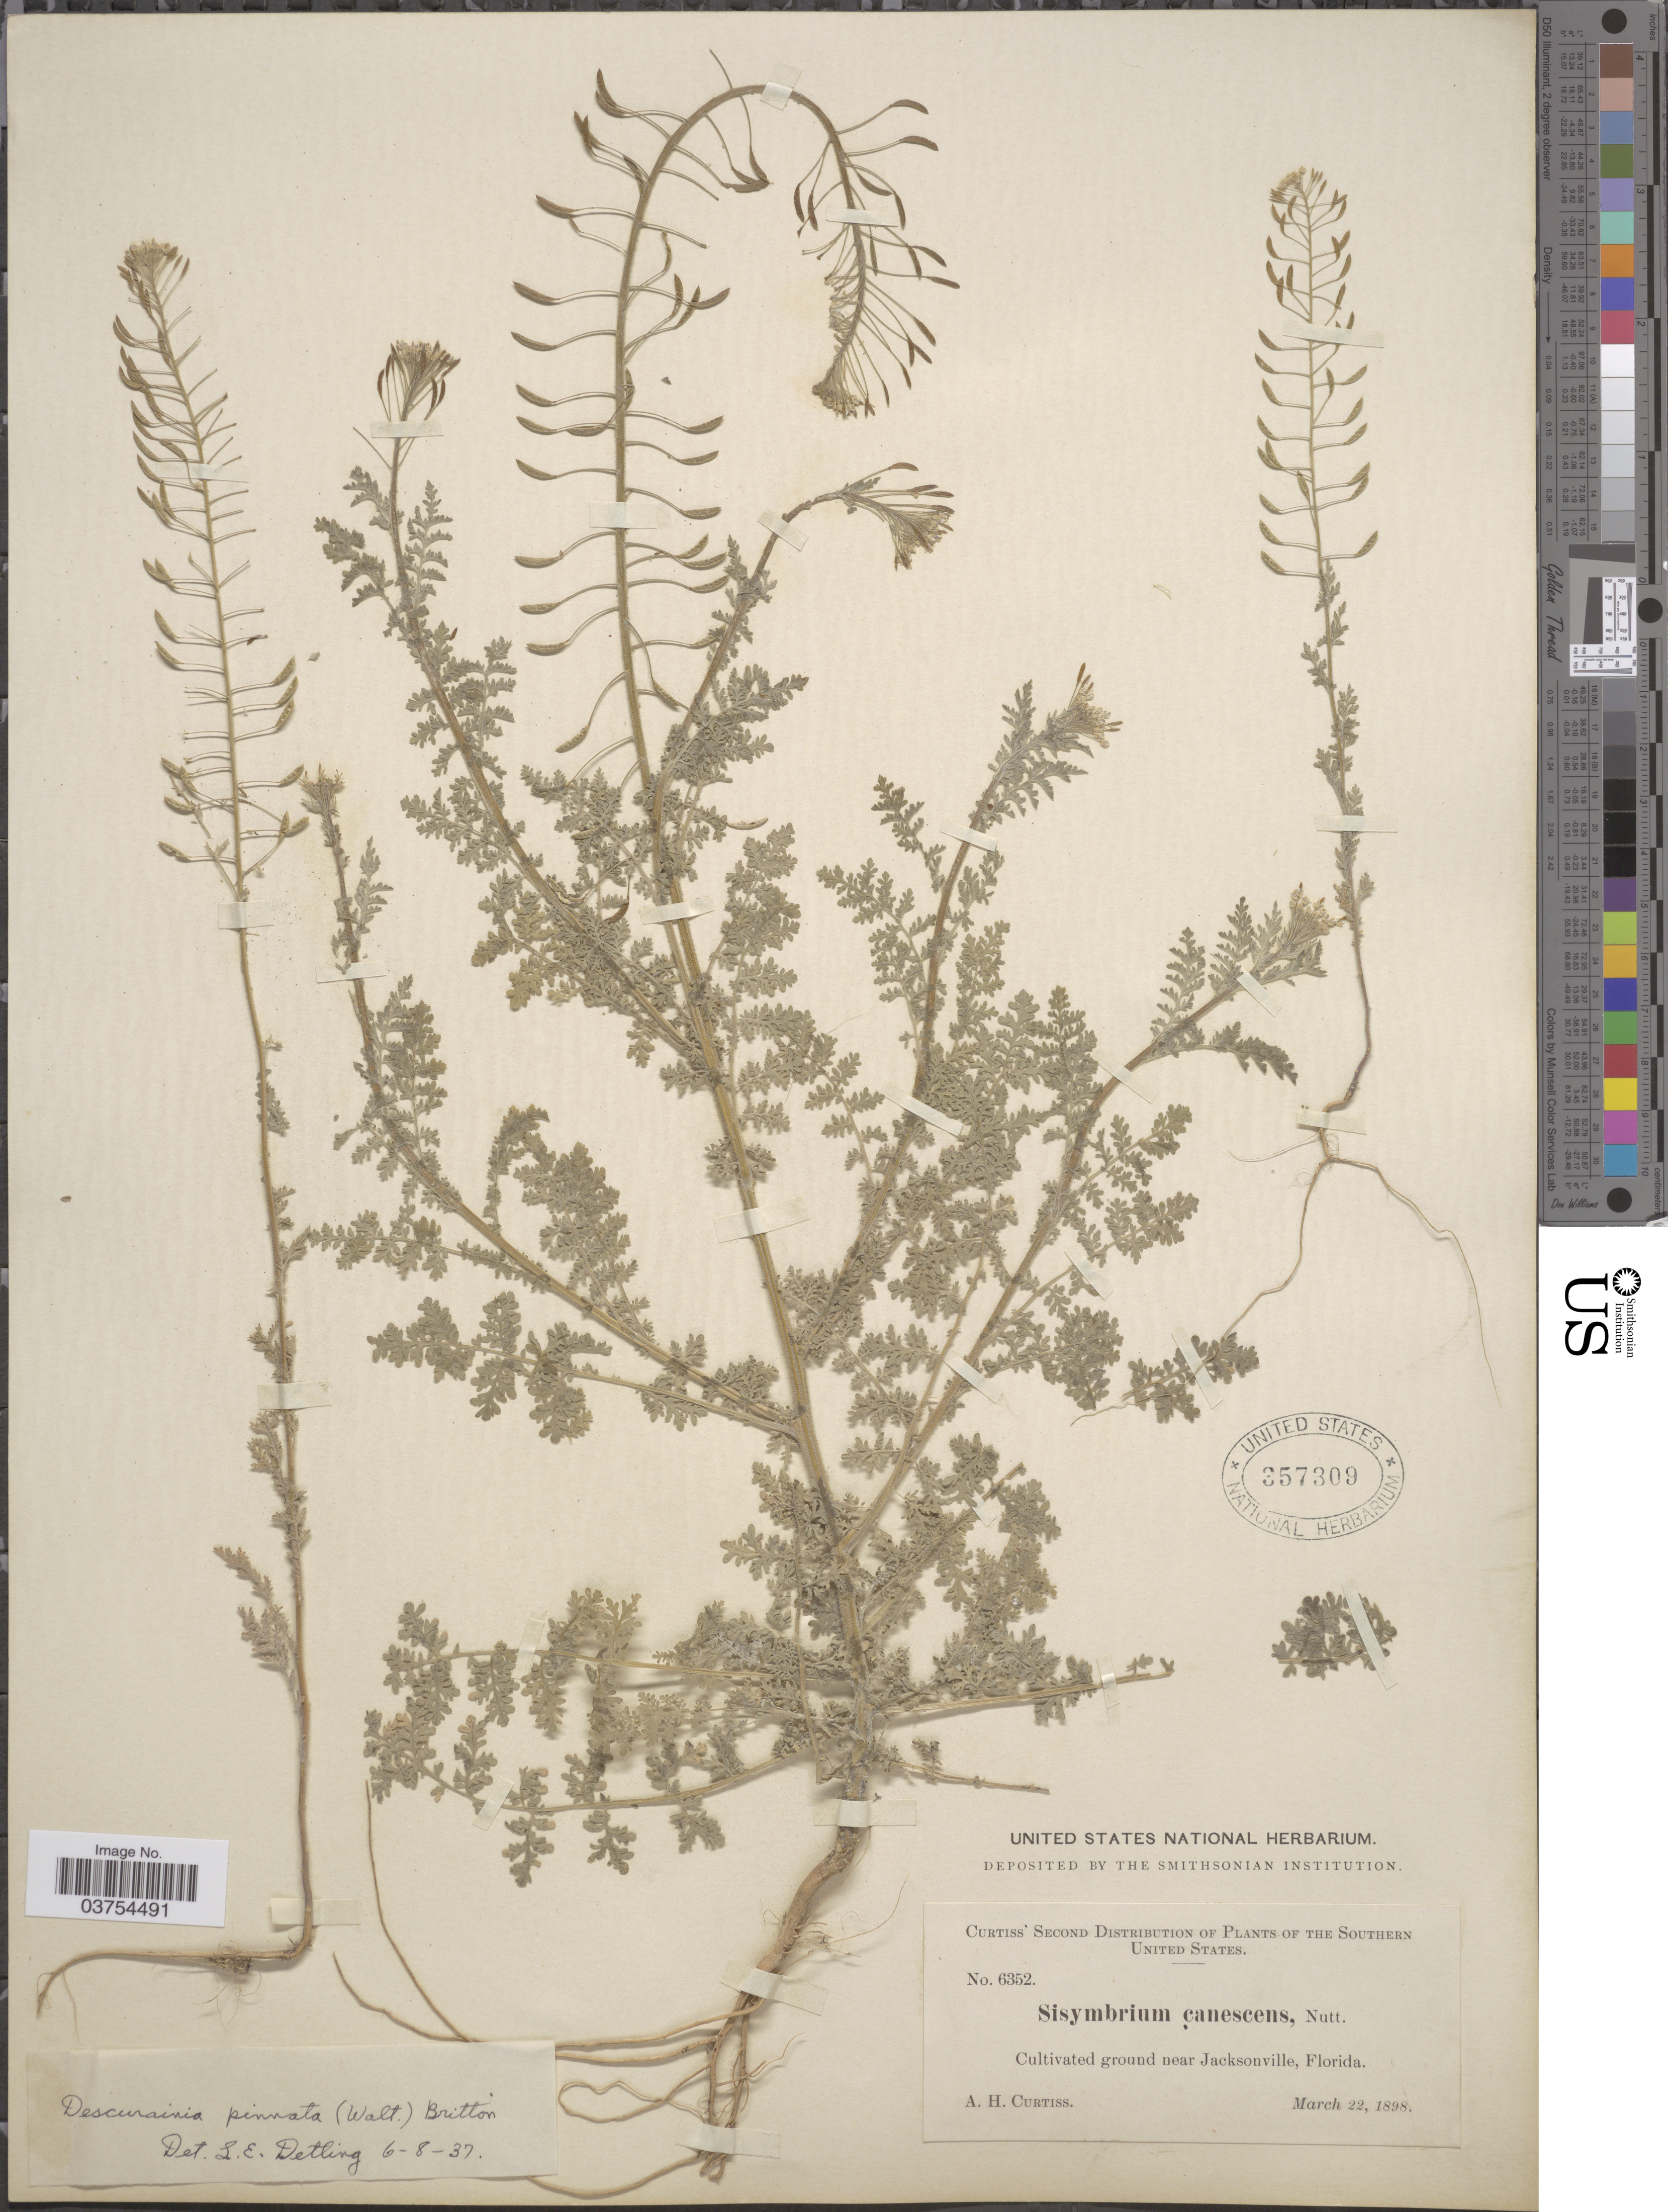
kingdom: Plantae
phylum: Tracheophyta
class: Magnoliopsida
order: Brassicales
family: Brassicaceae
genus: Descurainia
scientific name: Descurainia pinnata subsp. typica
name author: (C.A. Mey.) Detling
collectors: A. H. Curtiss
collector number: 6352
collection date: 1898-03-22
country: United States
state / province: Florida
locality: The Southern United States. Cultivated ground near Jacksonville.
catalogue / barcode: US 357309